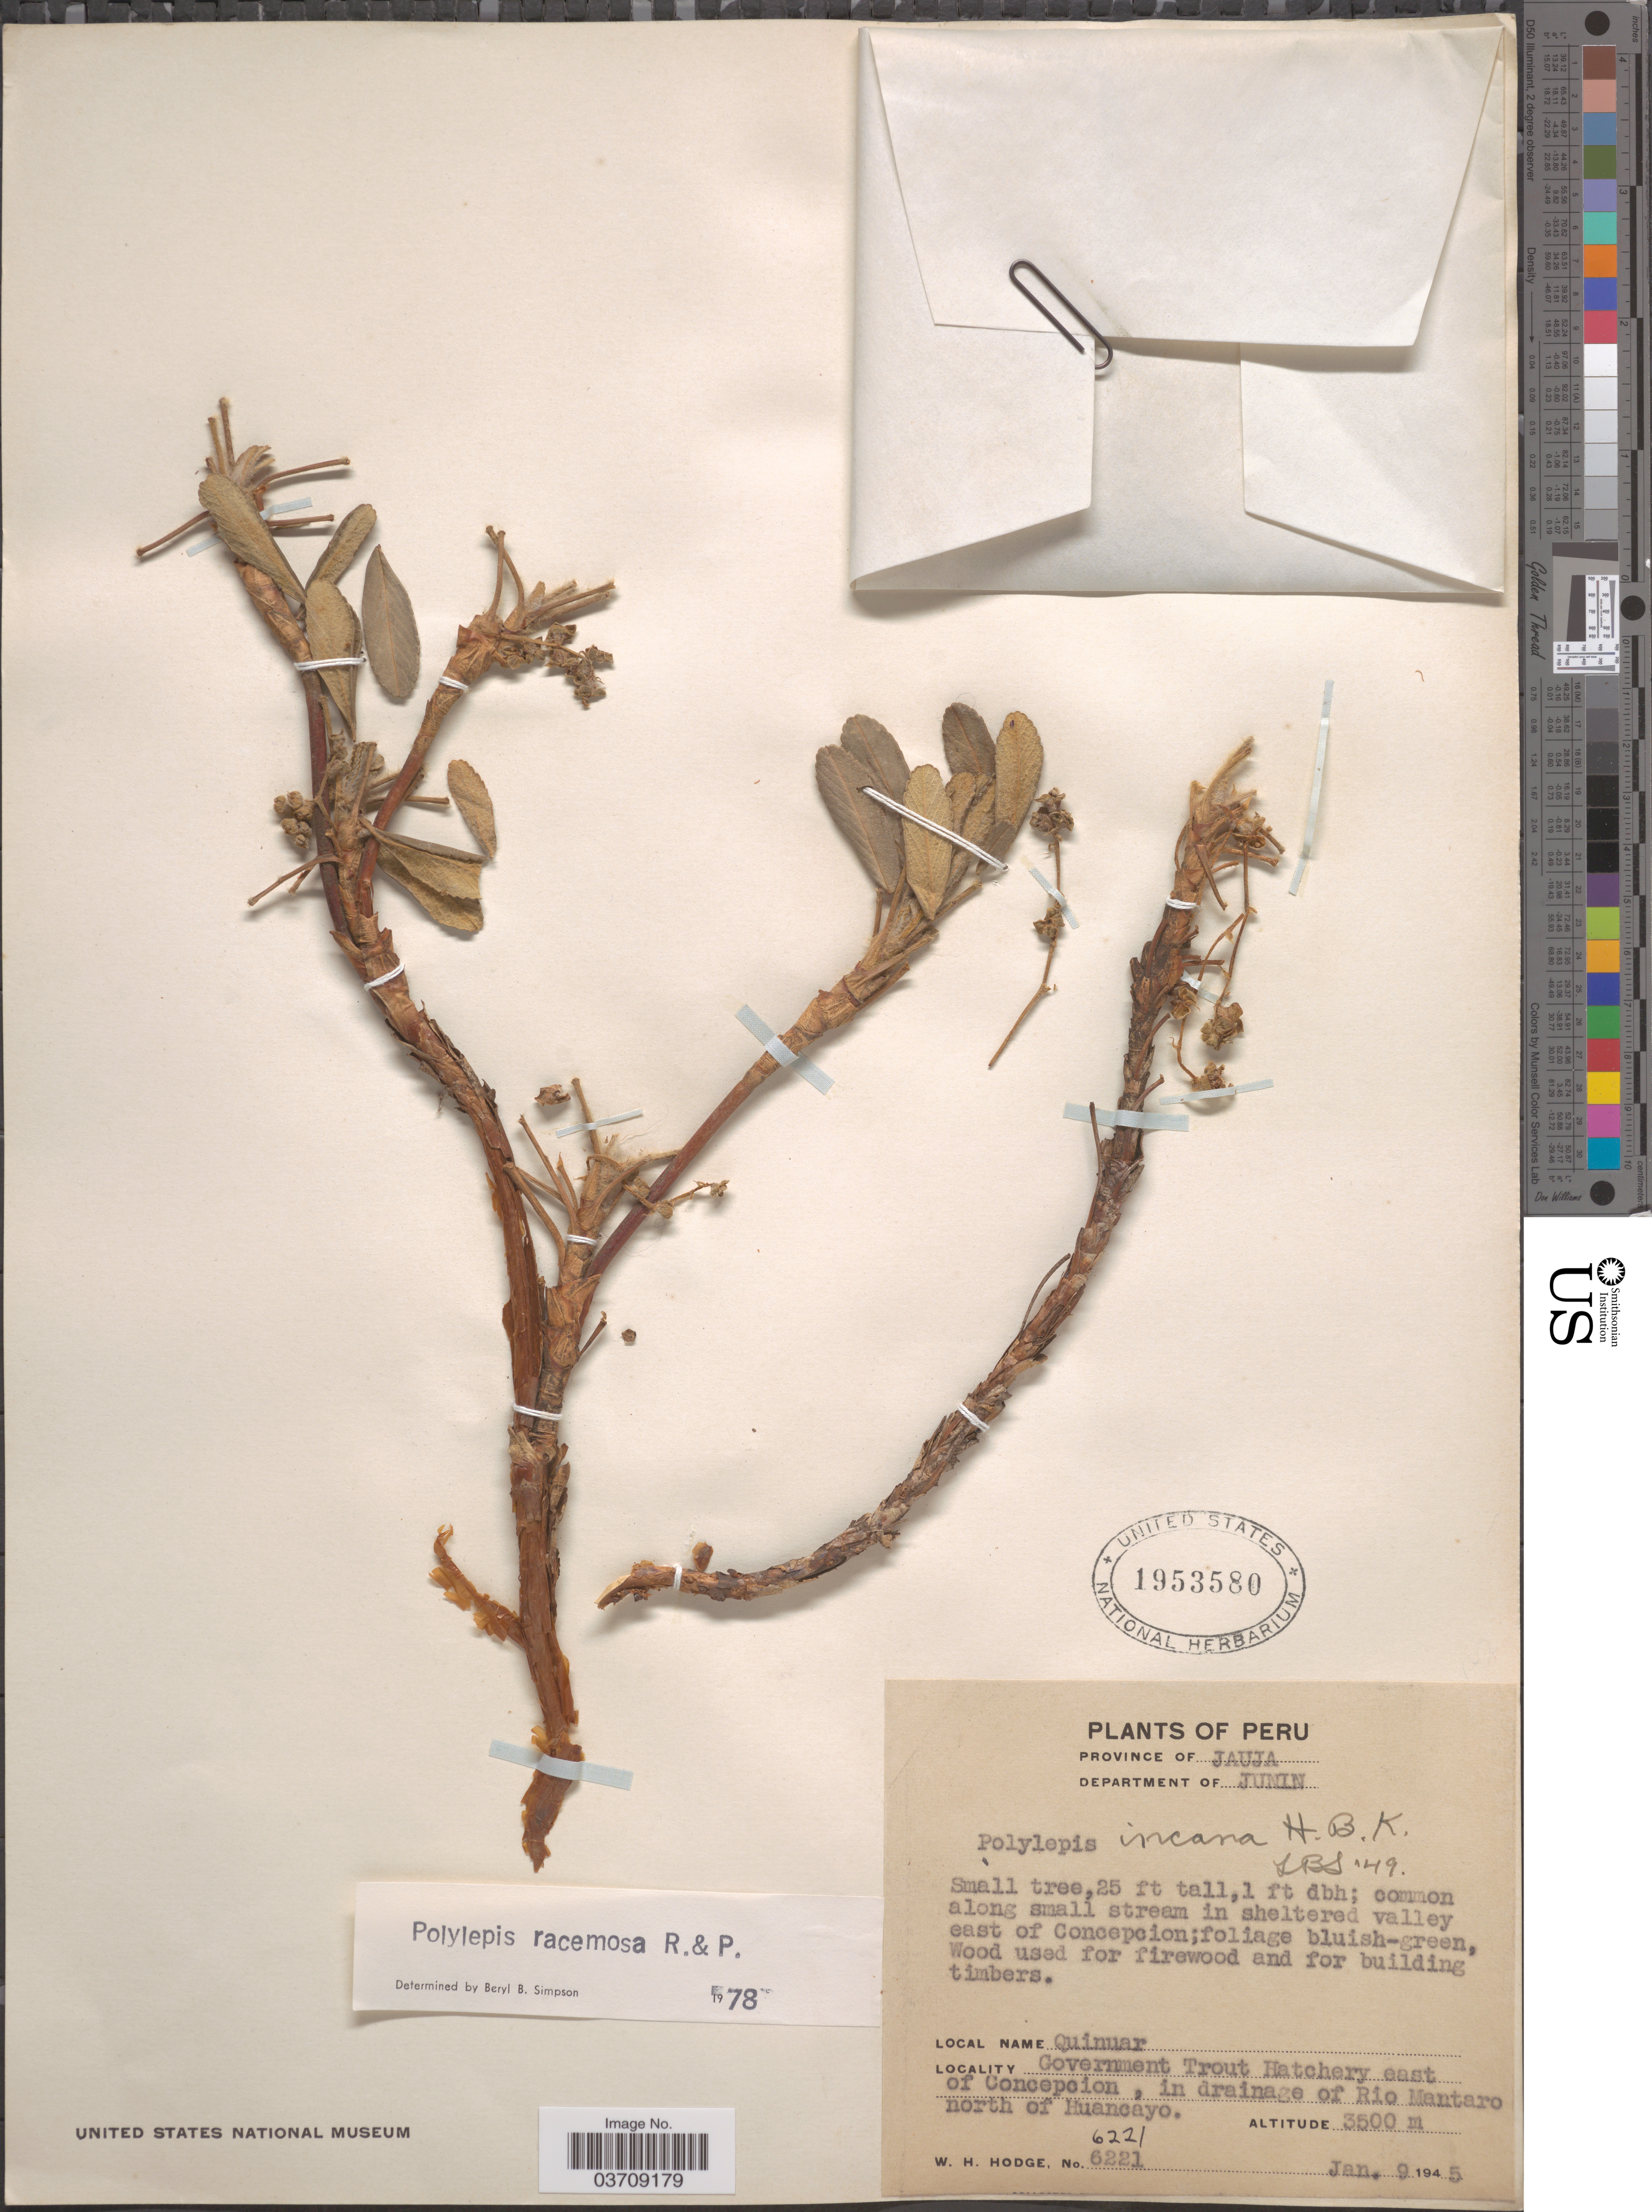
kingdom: Plantae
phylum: Tracheophyta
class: Magnoliopsida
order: Rosales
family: Rosaceae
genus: Polylepis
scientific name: Polylepis racemosa subsp. racemosa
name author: Ruiz & Pav.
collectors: W. Hodge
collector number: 6221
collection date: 1945-01-09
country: Peru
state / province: Junín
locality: Department of Junin. In sheltered valley east of Concepcion. Government Trout Hatchery east of Concepcion, in drainage of Rio Mantaro north of Huancayo.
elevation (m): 3500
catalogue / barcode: US 1953580